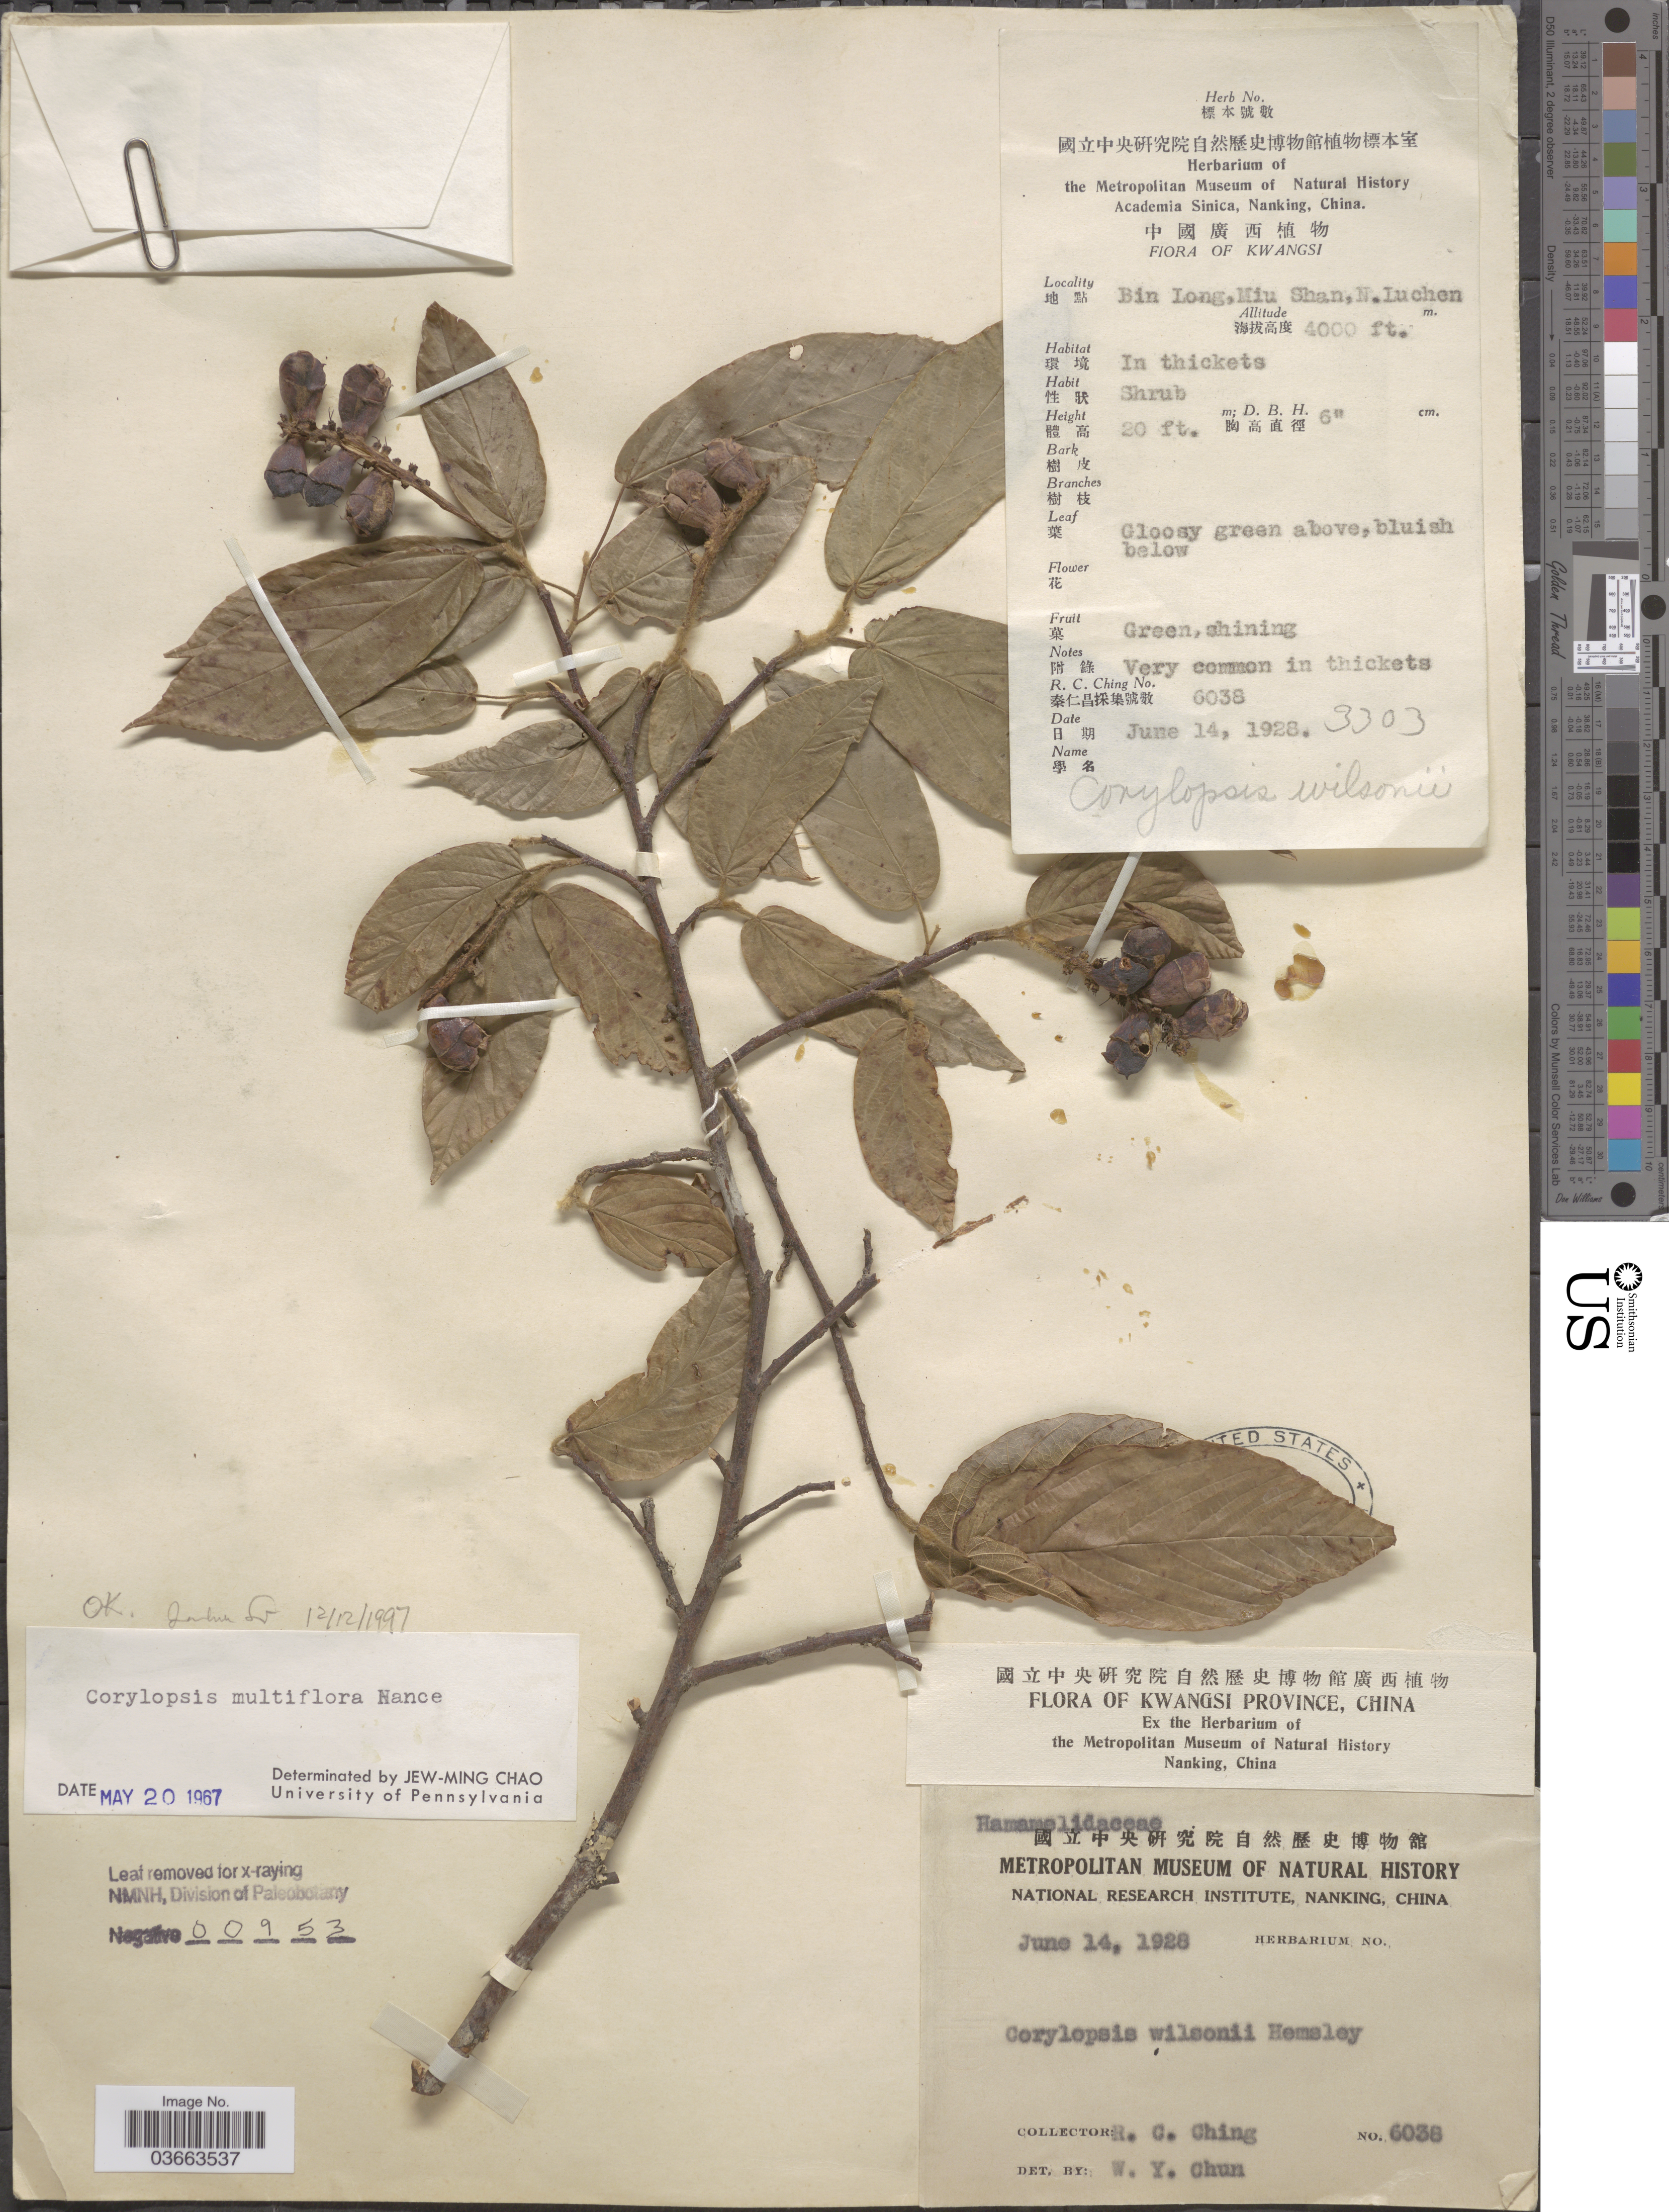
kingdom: Plantae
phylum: Tracheophyta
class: Magnoliopsida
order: Saxifragales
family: Hamamelidaceae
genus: Corylopsis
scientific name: Corylopsis multiflora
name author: Hance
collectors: R. C. Ching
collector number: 6038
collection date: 1928-06-14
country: China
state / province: Guangxi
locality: Kwangsi Province. Bin Long, Miu Shan, N. Luchen.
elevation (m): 1219